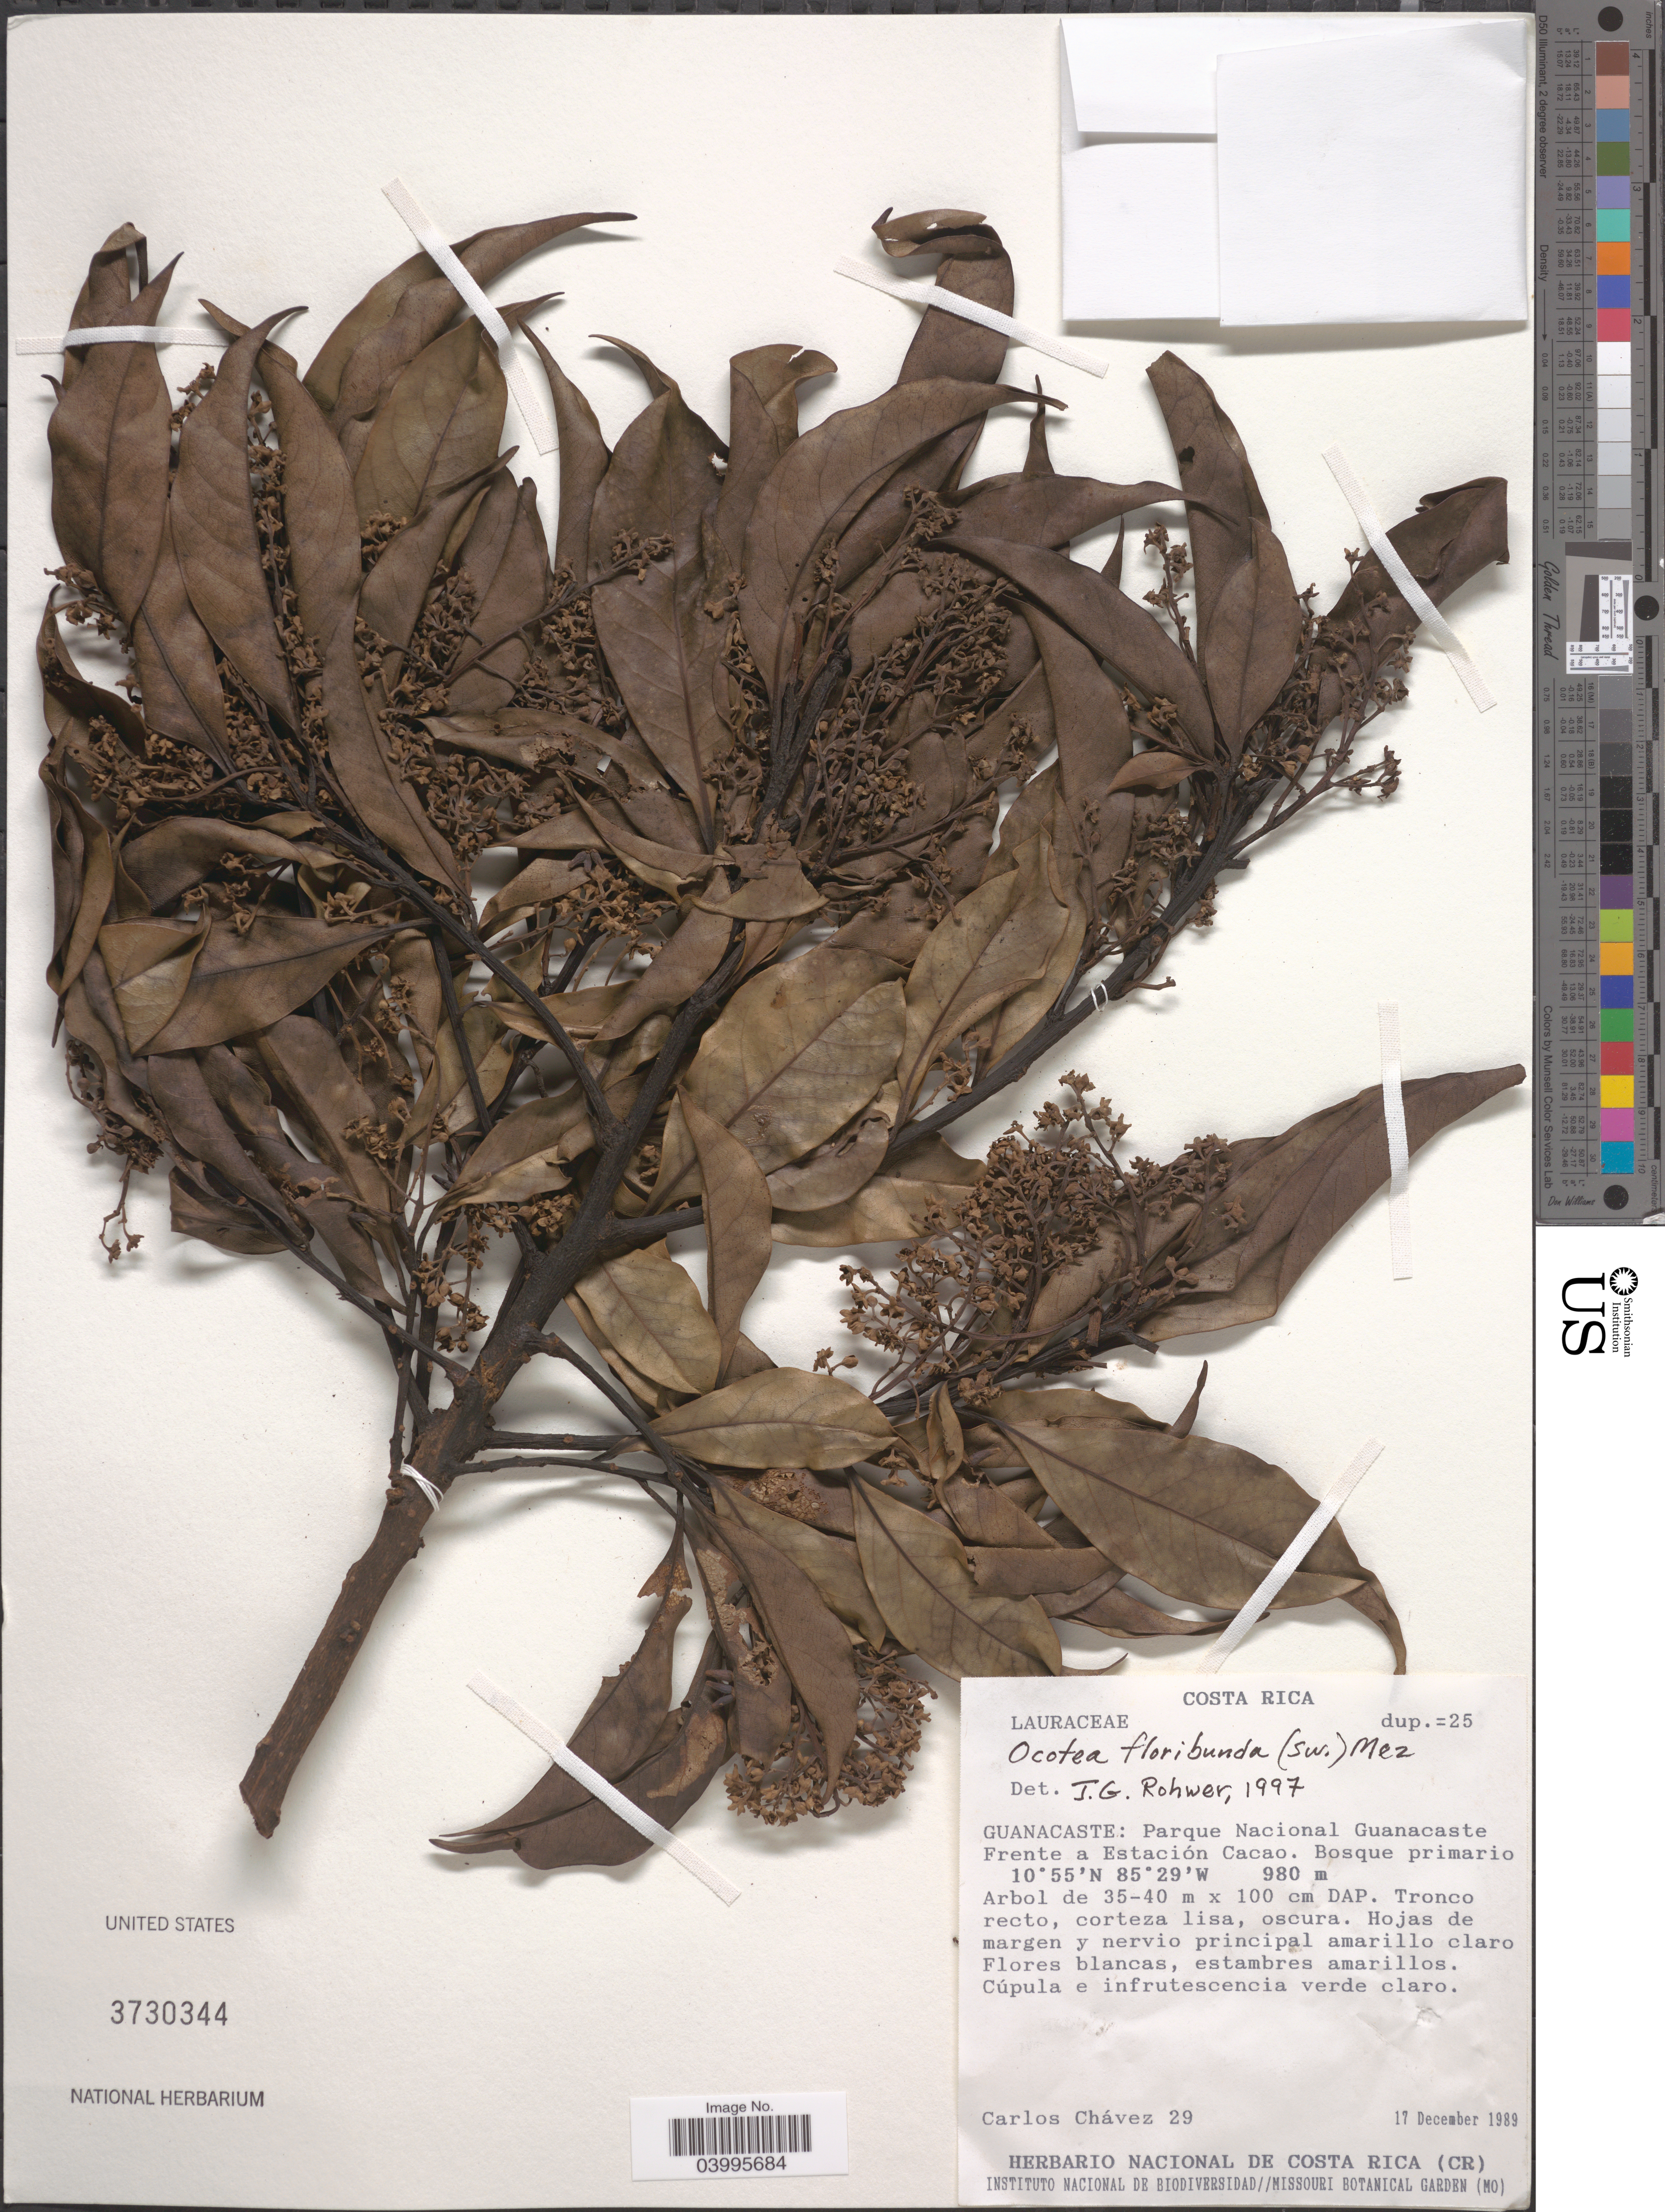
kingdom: Plantae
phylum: Tracheophyta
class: Magnoliopsida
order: Laurales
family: Lauraceae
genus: Ocotea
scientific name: Ocotea floribunda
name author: (Sw.) Mez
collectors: C. Chávez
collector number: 29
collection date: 1989-12-17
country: Costa Rica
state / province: Guanacaste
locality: Parque Nacional Guanacaste Frente a Estación Cacao. Bosque primario.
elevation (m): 980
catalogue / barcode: US 3730344